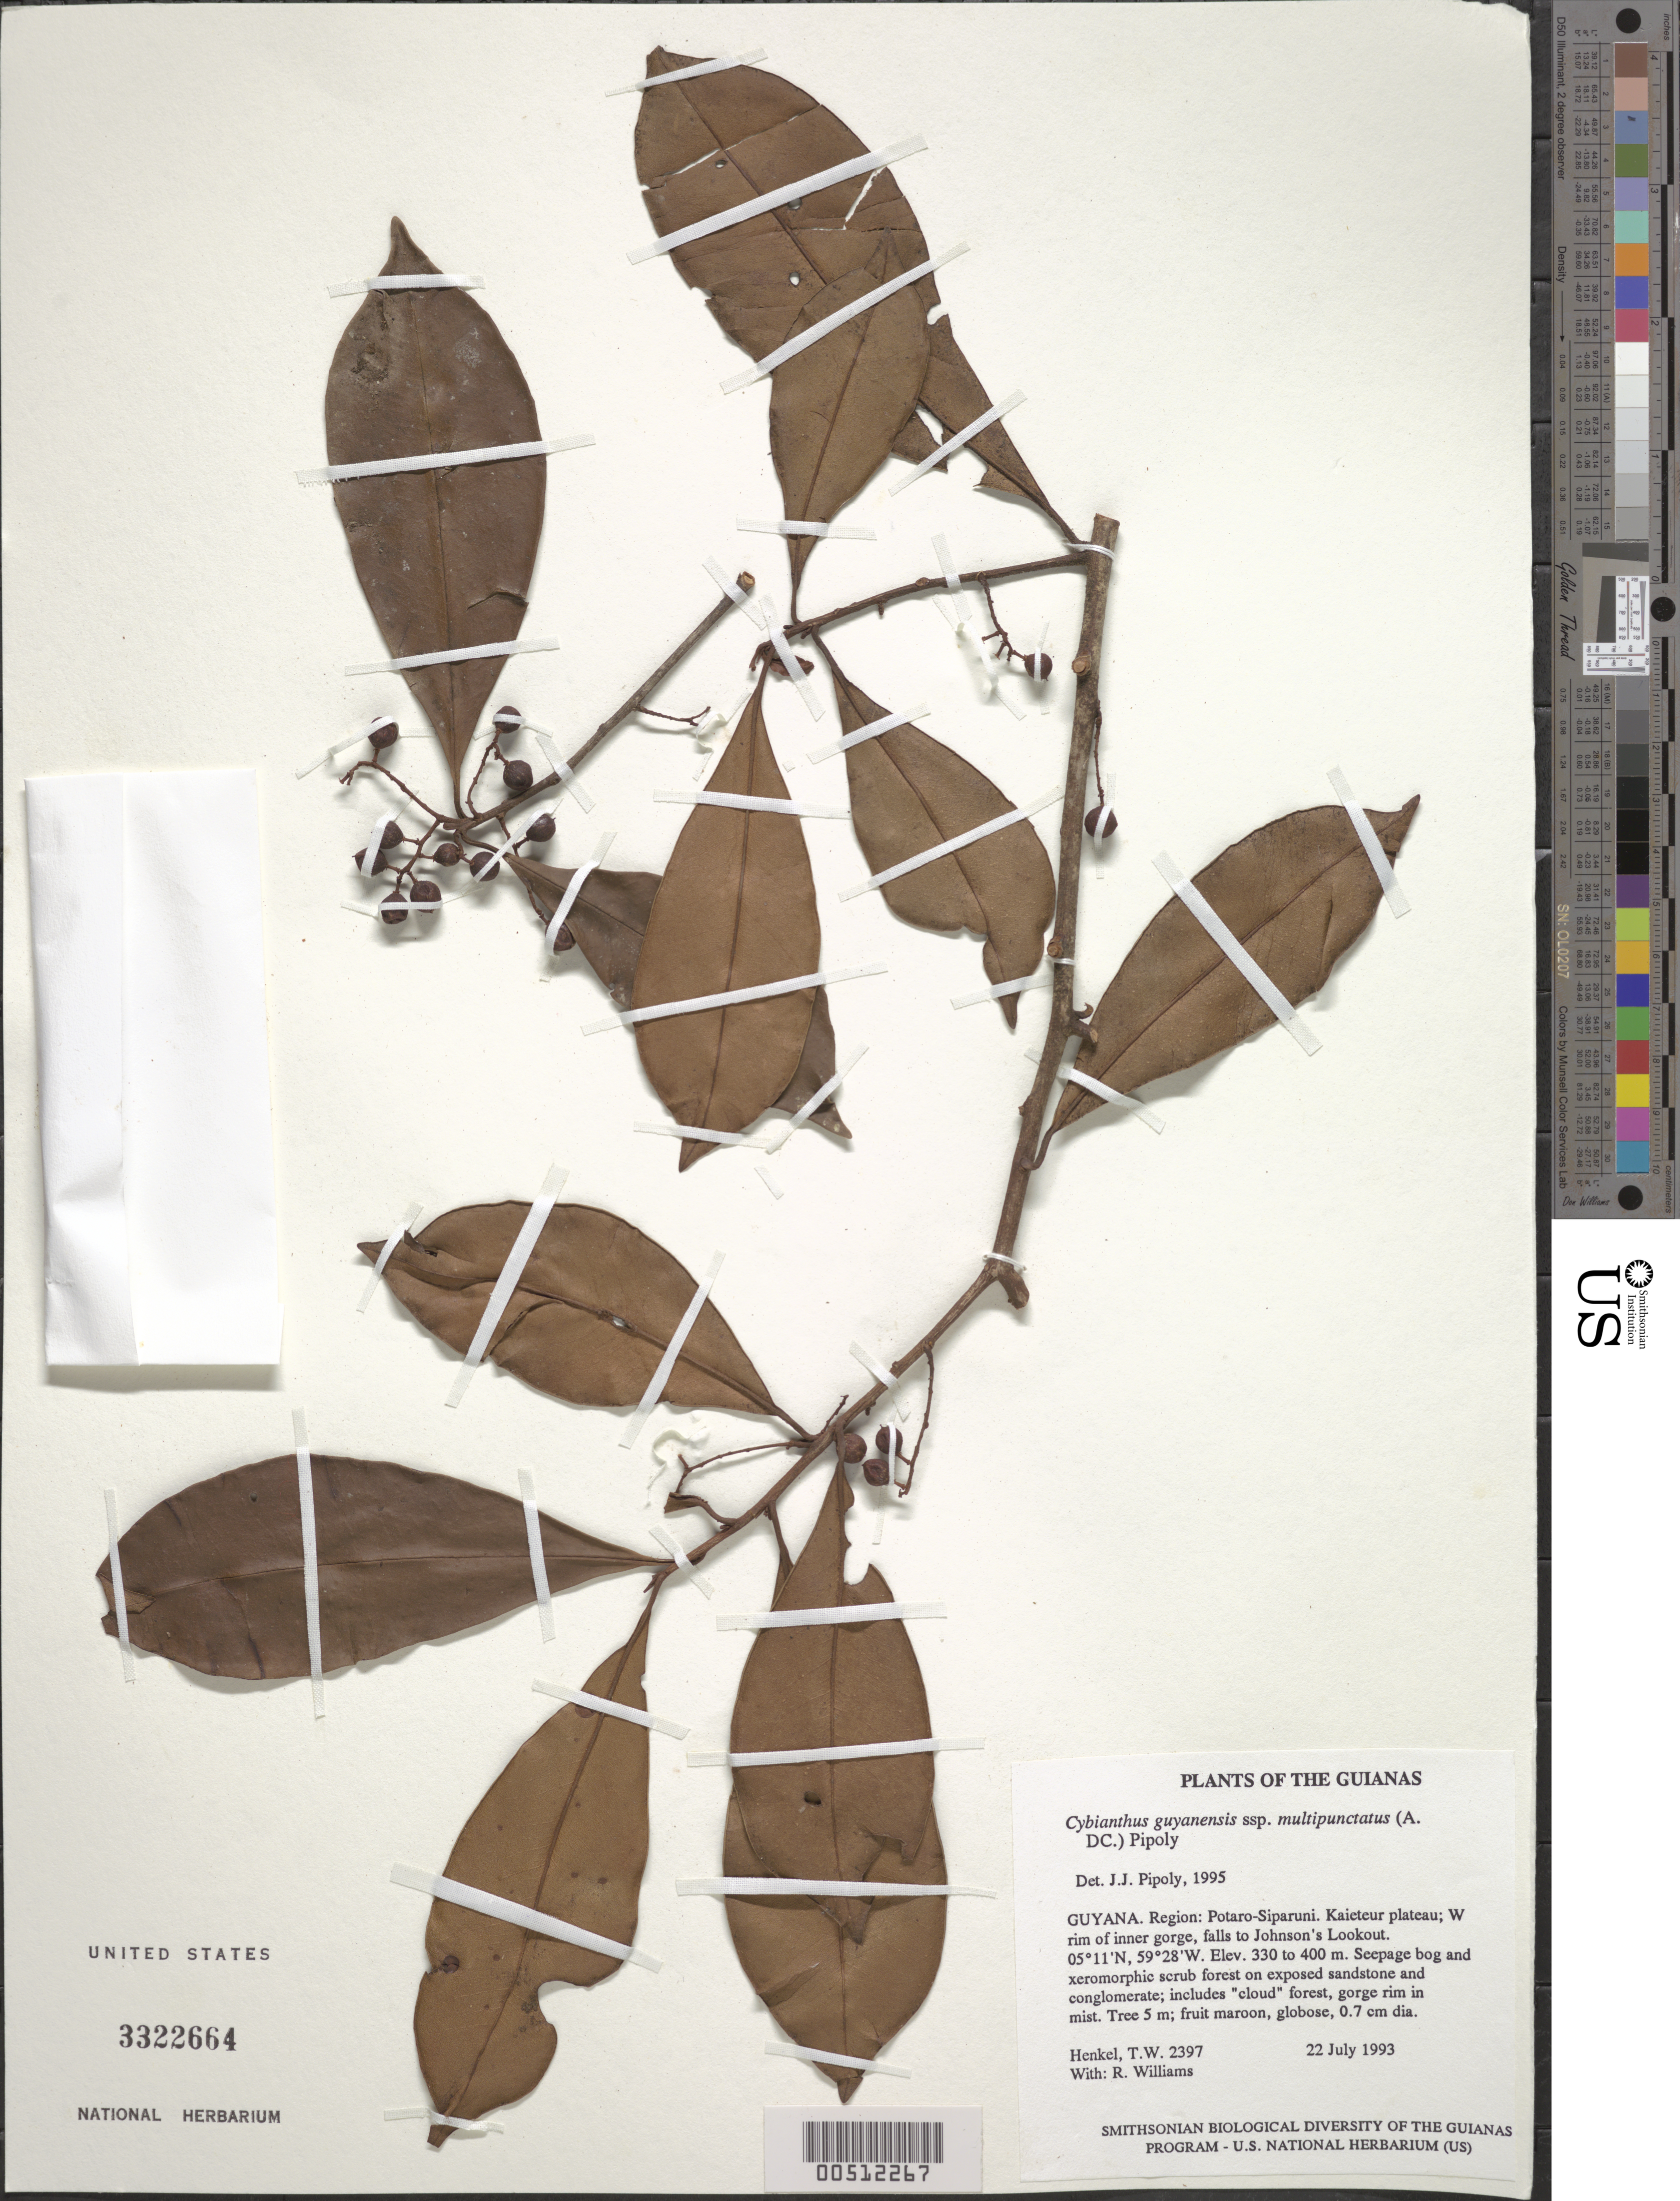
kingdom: Plantae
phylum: Tracheophyta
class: Magnoliopsida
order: Ericales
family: Primulaceae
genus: Cybianthus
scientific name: Cybianthus guyanensis subsp. multipunctatus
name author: (A. DC.) Pipoly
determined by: Pipoly, J. J., III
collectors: T. Henkel & R. Williams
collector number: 2397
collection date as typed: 22 July 1993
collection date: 1993-07-22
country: Guyana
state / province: Potaro-Siparuni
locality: Kaieteur plateau; W rim of inner gorge, falls to Johnson's Lookout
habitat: Seepage bog and xeromorphic scrub forest on exposed sandstone and conglomerate; includes "cloud" forest, gorge rim in mist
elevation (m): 330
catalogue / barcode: US 3322664